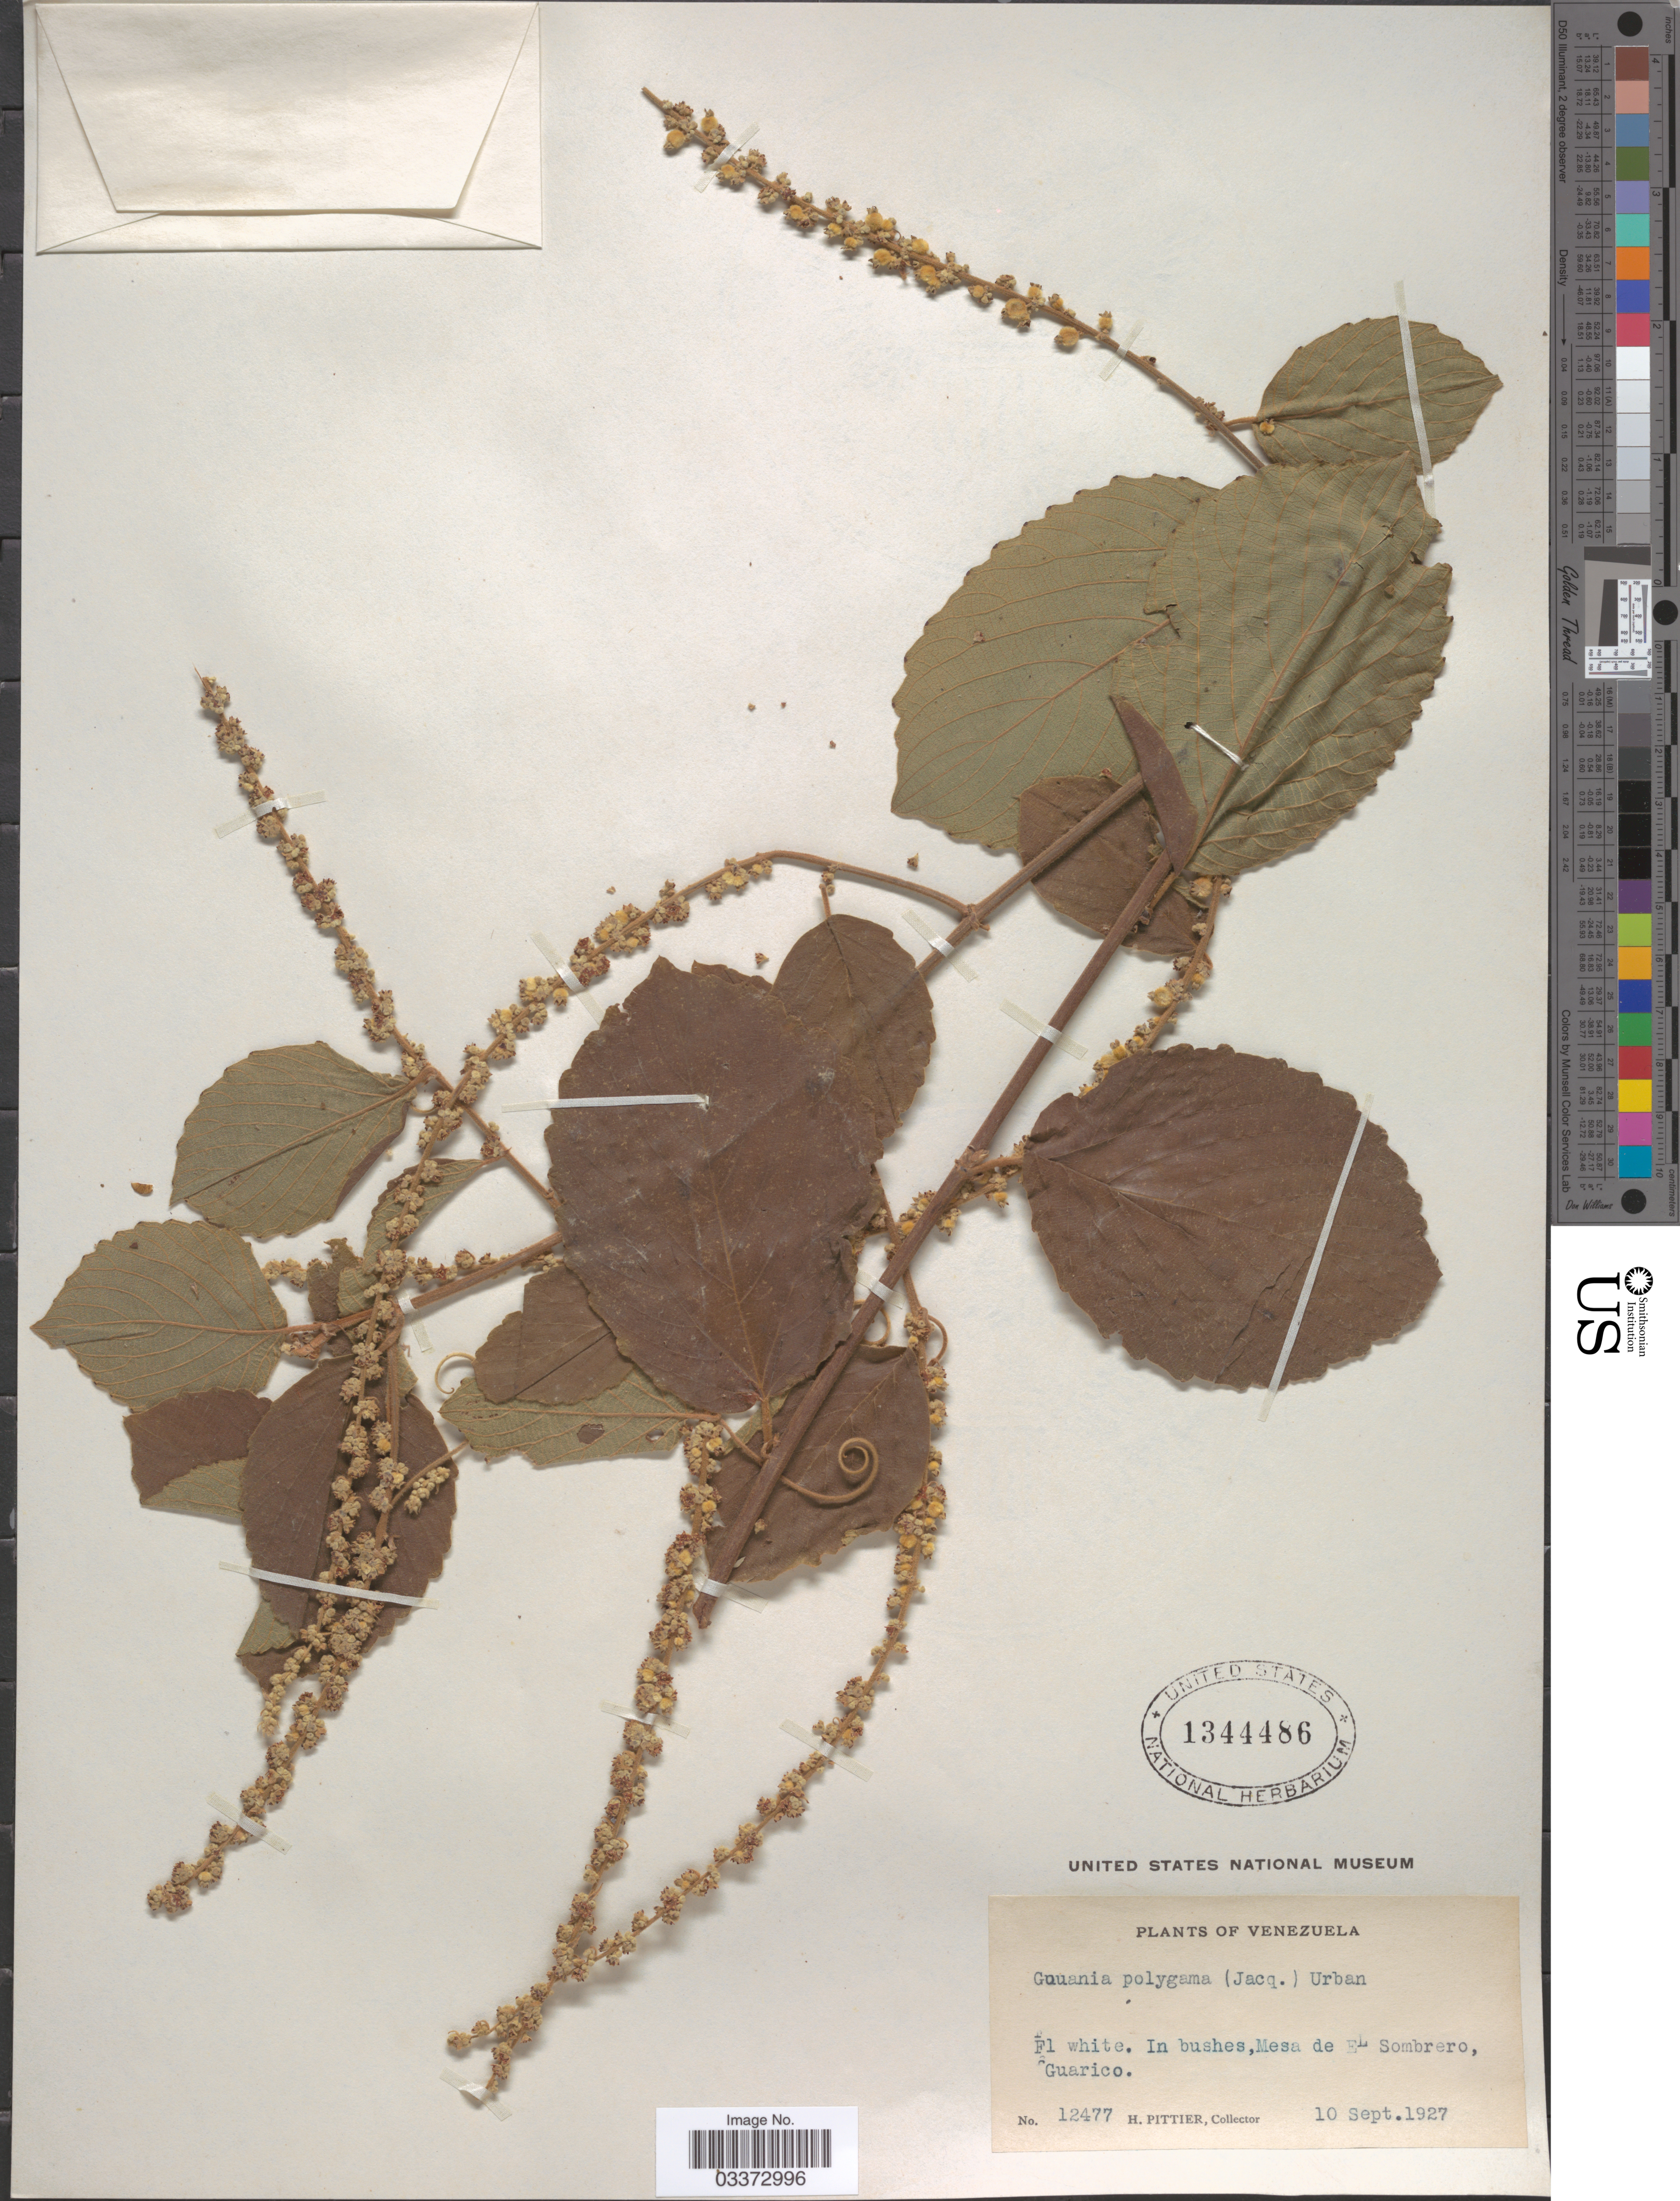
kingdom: Plantae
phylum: Tracheophyta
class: Magnoliopsida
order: Rosales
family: Rhamnaceae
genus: Gouania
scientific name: Gouania velutina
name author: Reissek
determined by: Figueira, Mauricio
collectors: H. F. Pittier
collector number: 12477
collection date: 1927-09-10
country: Venezuela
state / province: Guárico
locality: In bushes, Mesa de El Sombrero.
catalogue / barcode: US 1344486